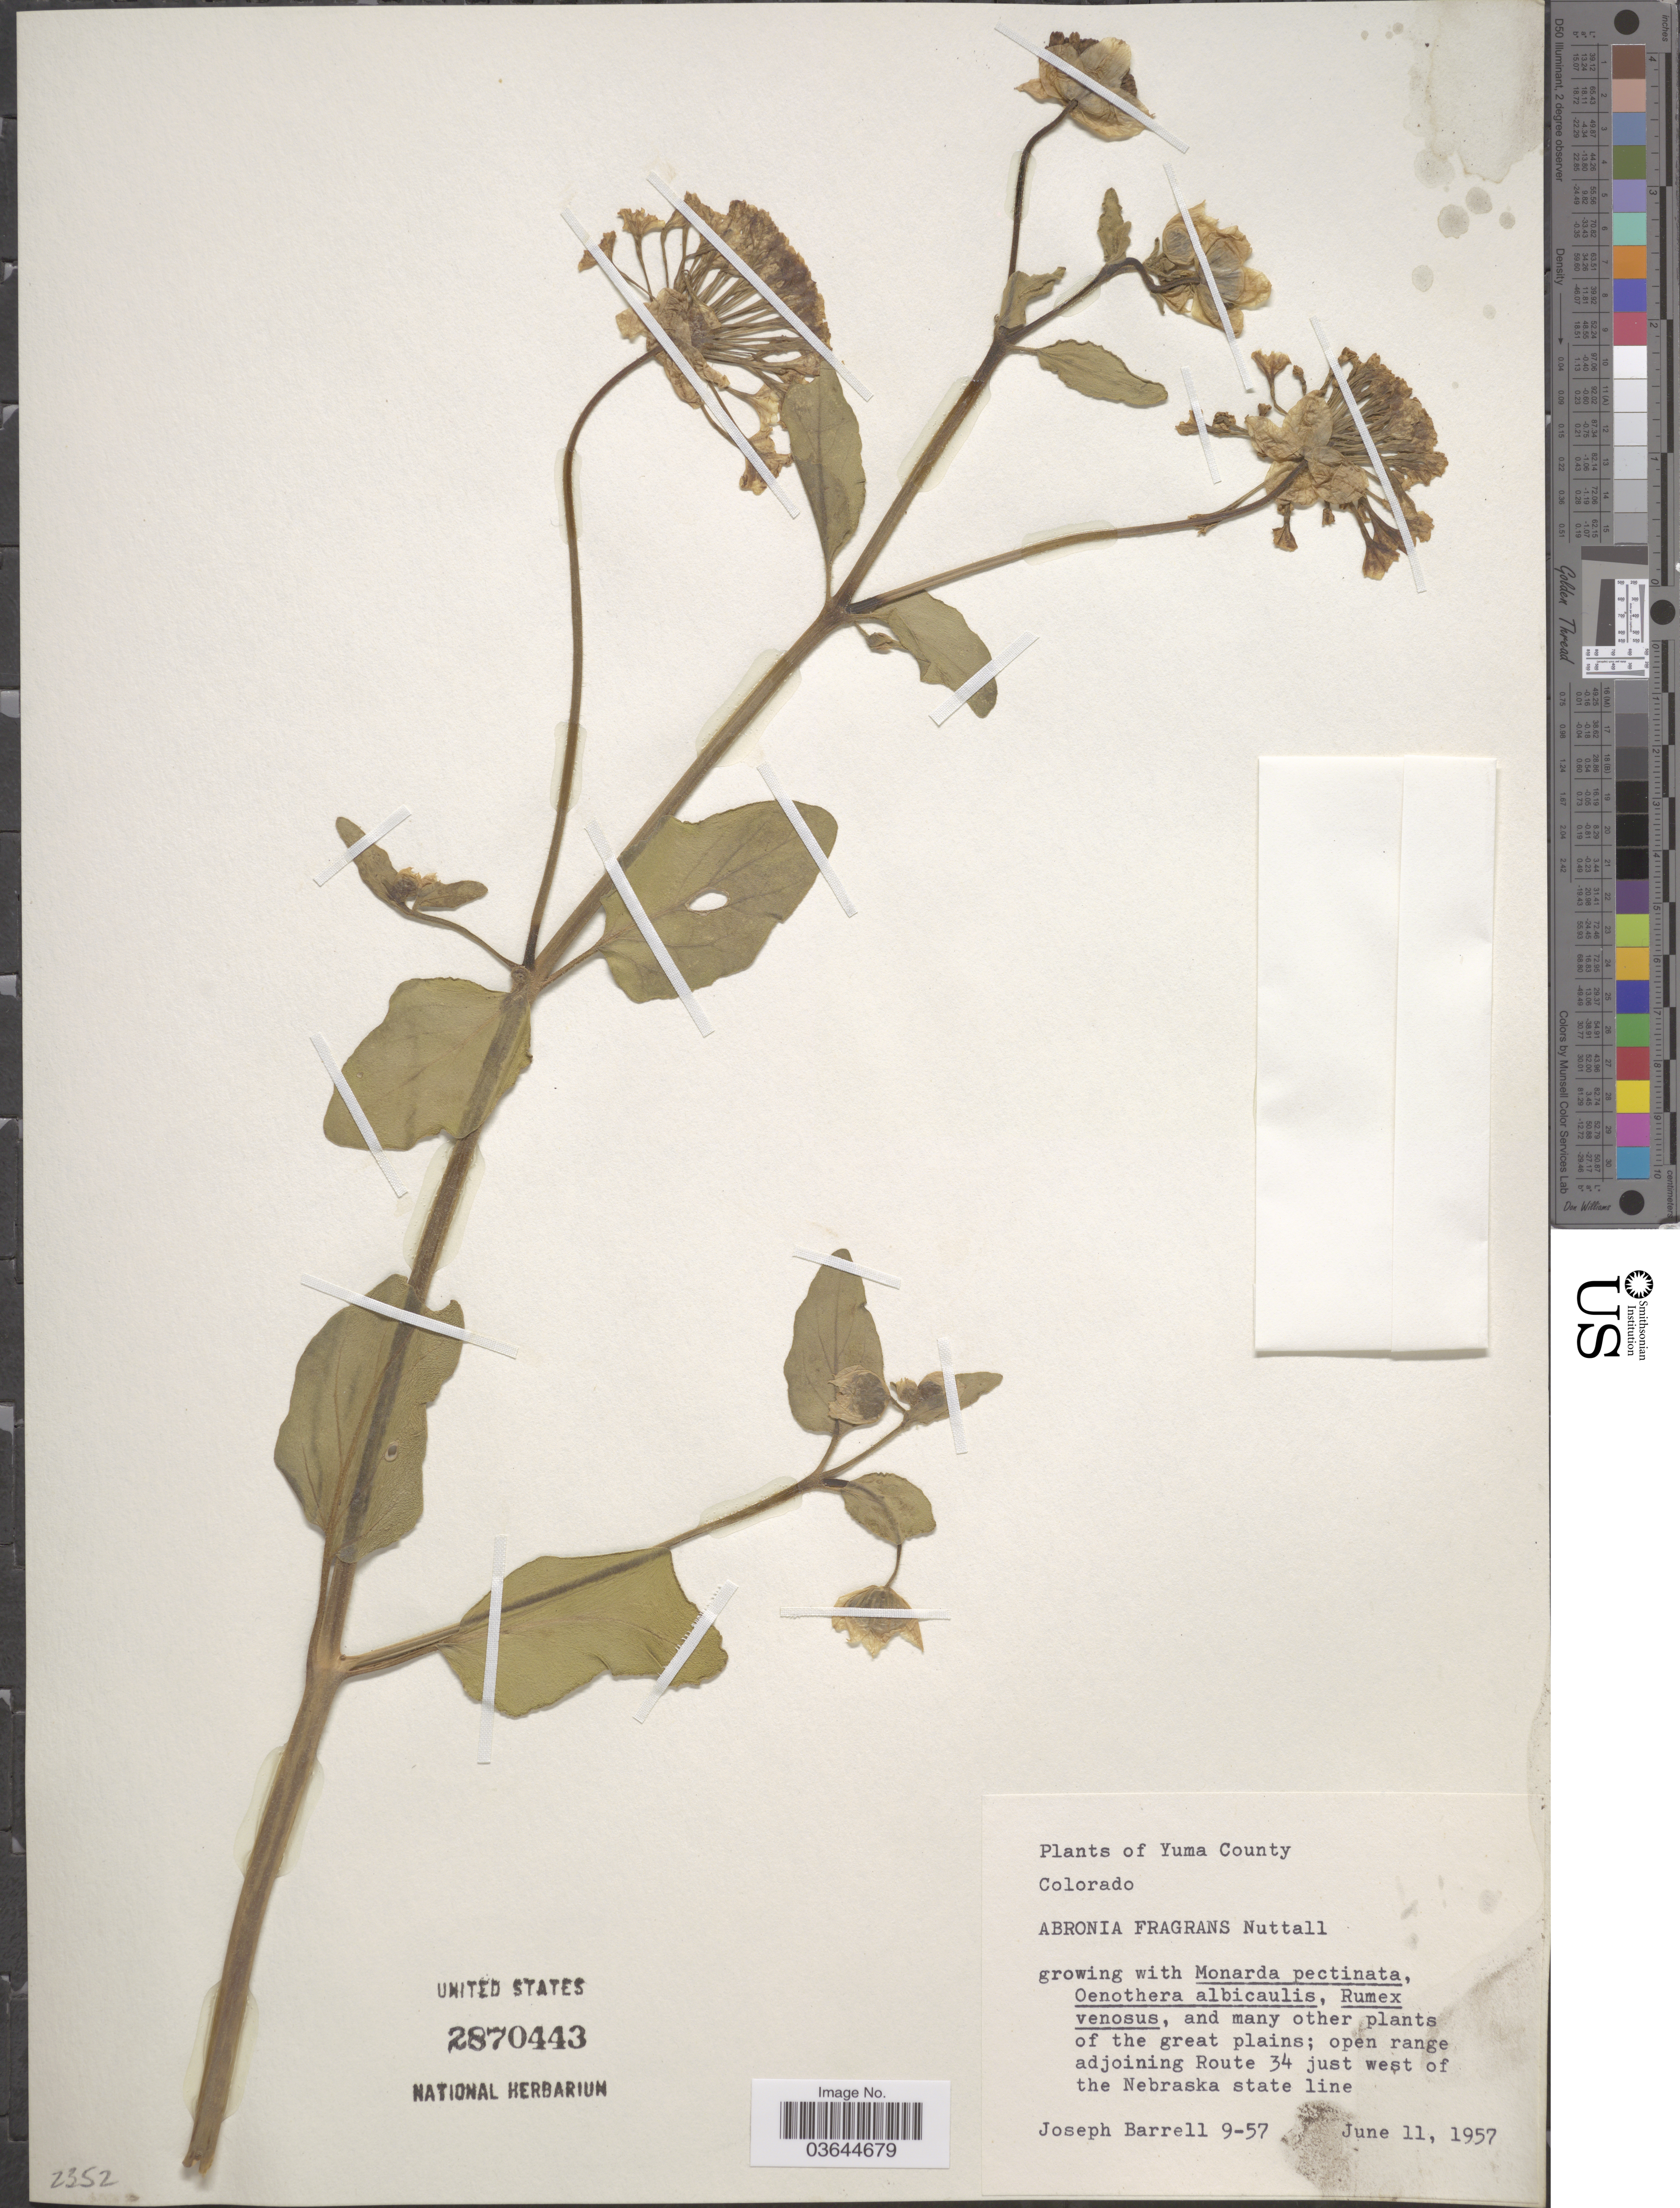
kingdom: Plantae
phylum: Tracheophyta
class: Magnoliopsida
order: Caryophyllales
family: Nyctaginaceae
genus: Abronia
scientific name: Abronia fragrans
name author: Nutt. ex Hook.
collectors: J. Barrell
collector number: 9-57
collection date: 1957-06-11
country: United States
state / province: Colorado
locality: Yuma County. Open range adjoining Route 34 just west of the Nebraska state line.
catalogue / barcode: US 2870443